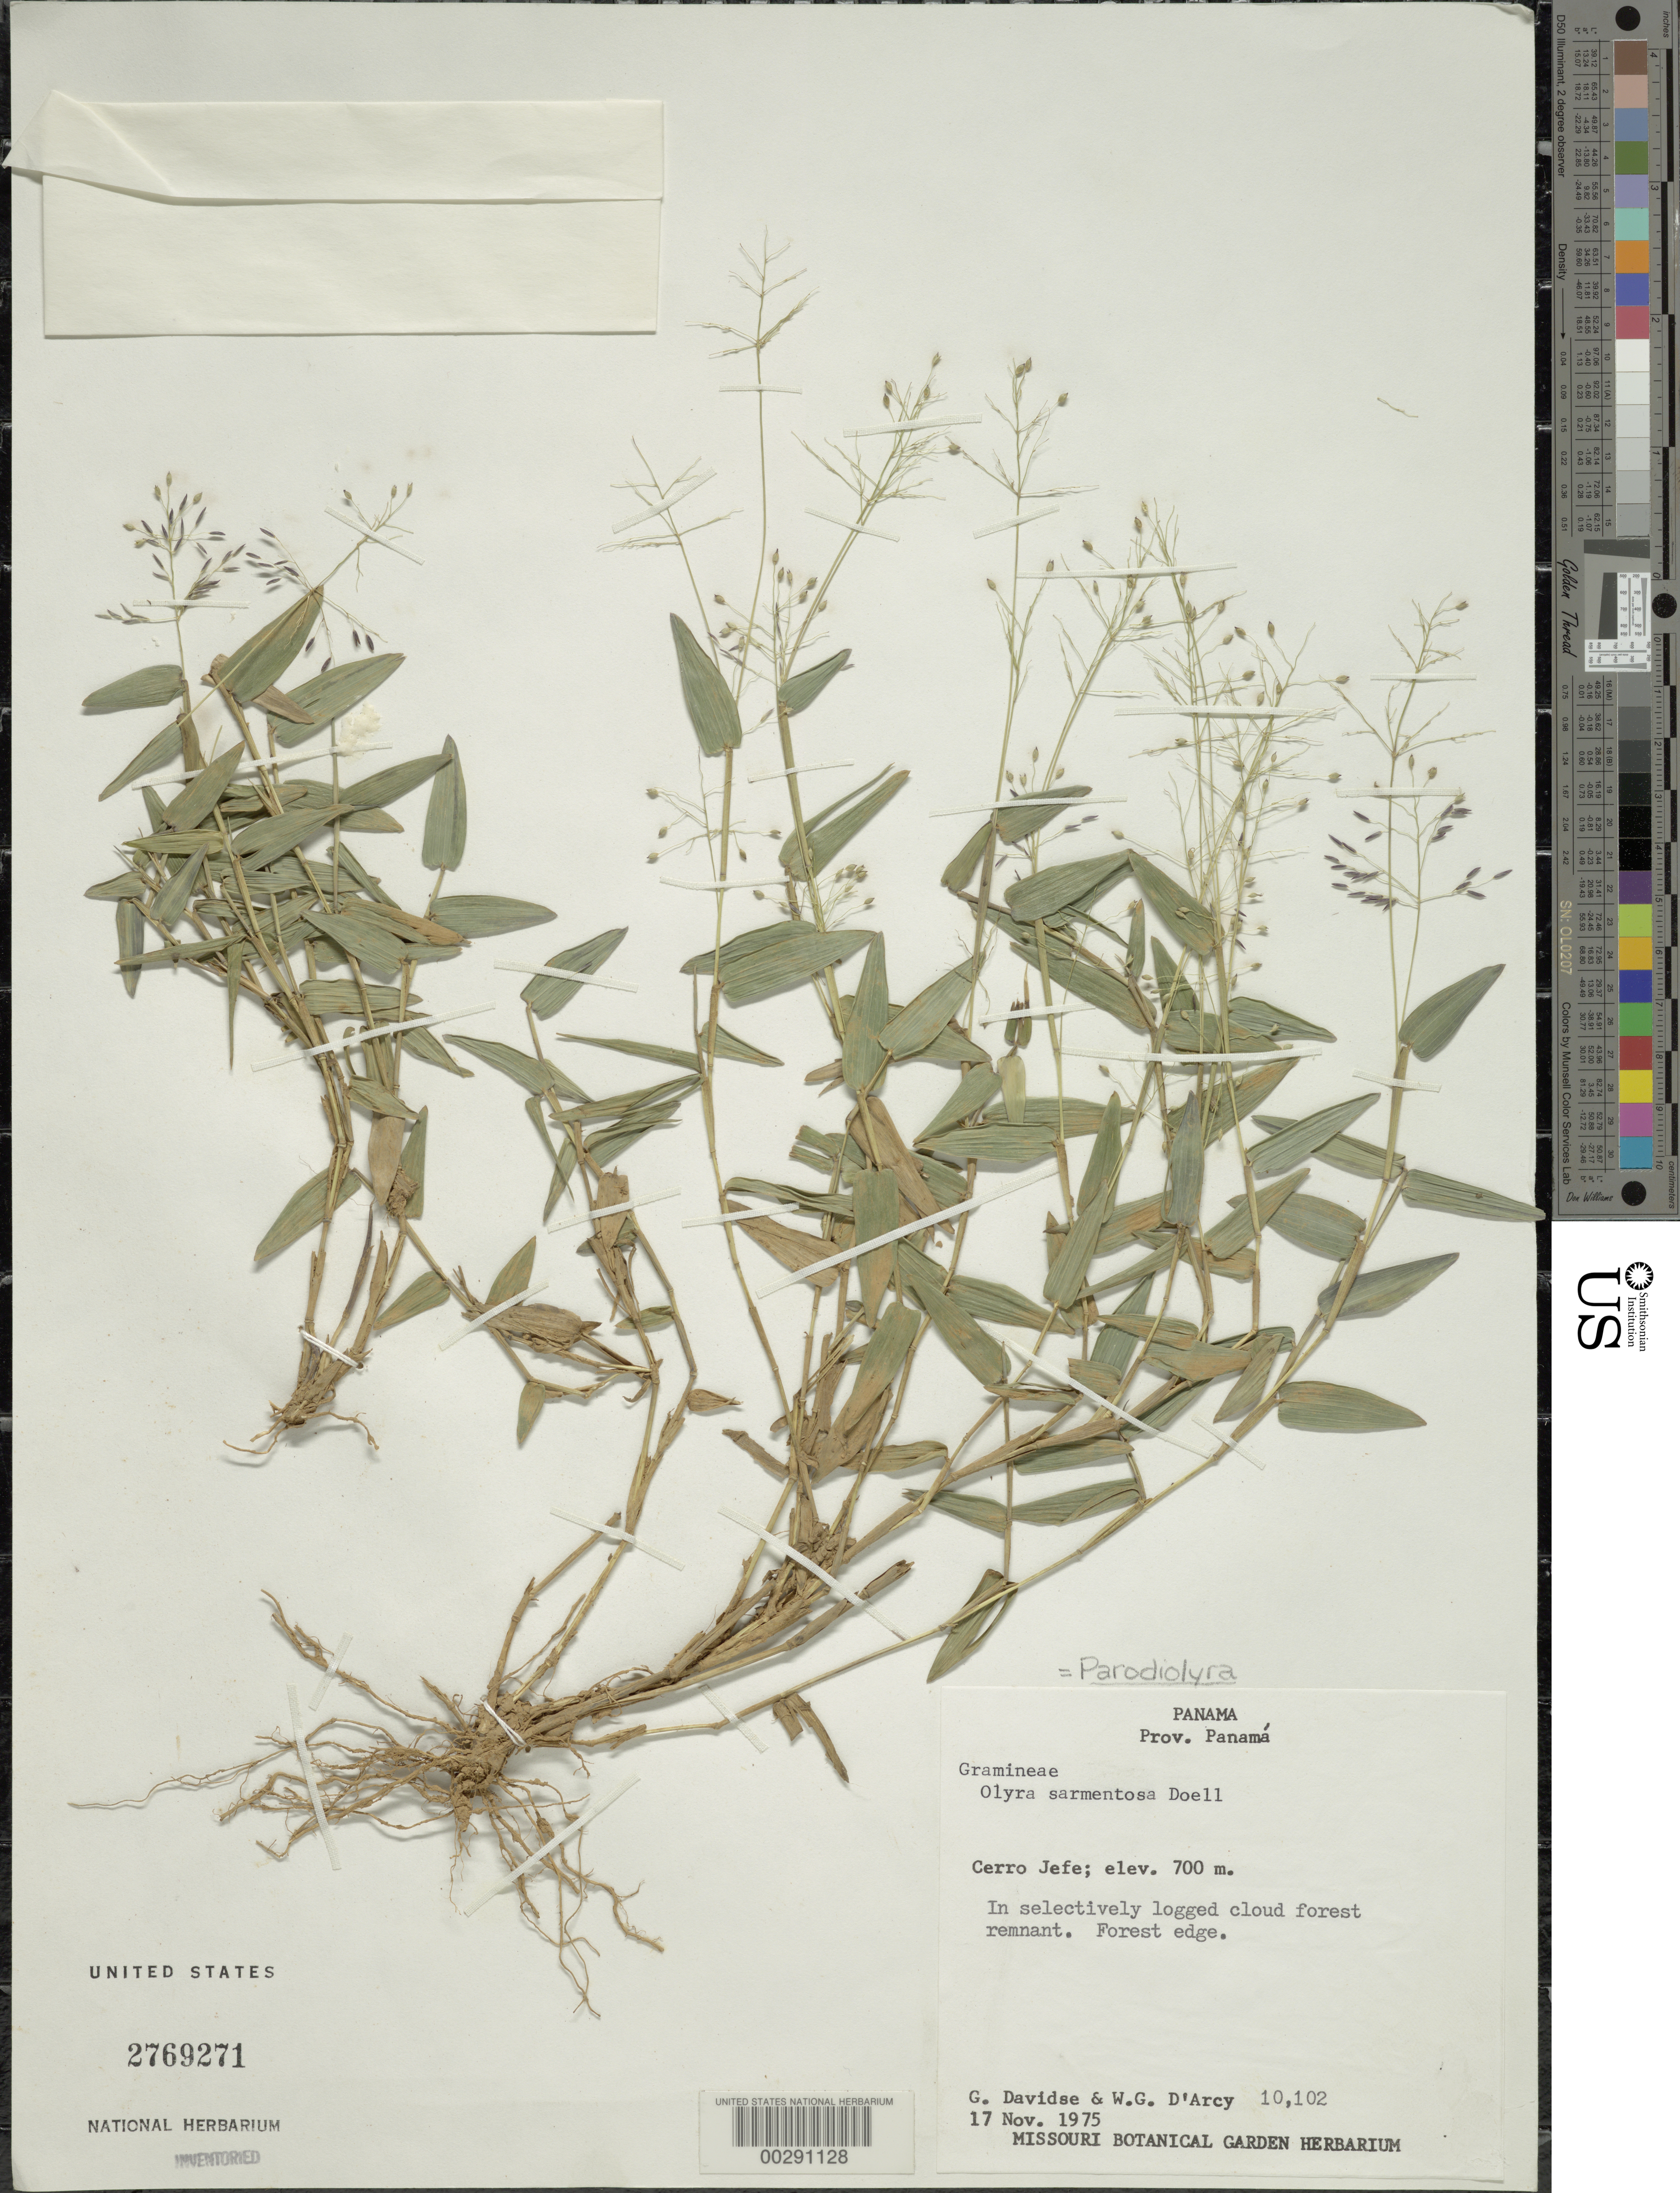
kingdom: Plantae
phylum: Tracheophyta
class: Liliopsida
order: Poales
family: Poaceae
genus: Parodiolyra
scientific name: Parodiolyra sp.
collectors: G. Davidse & W. G. D'Arcy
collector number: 10102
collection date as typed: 17 Nov 1975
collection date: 1975-11-17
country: Panama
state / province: Panamá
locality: Cerro Jefe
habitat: Forest edge of selectively logged cloud forest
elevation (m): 700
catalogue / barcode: US 2769271